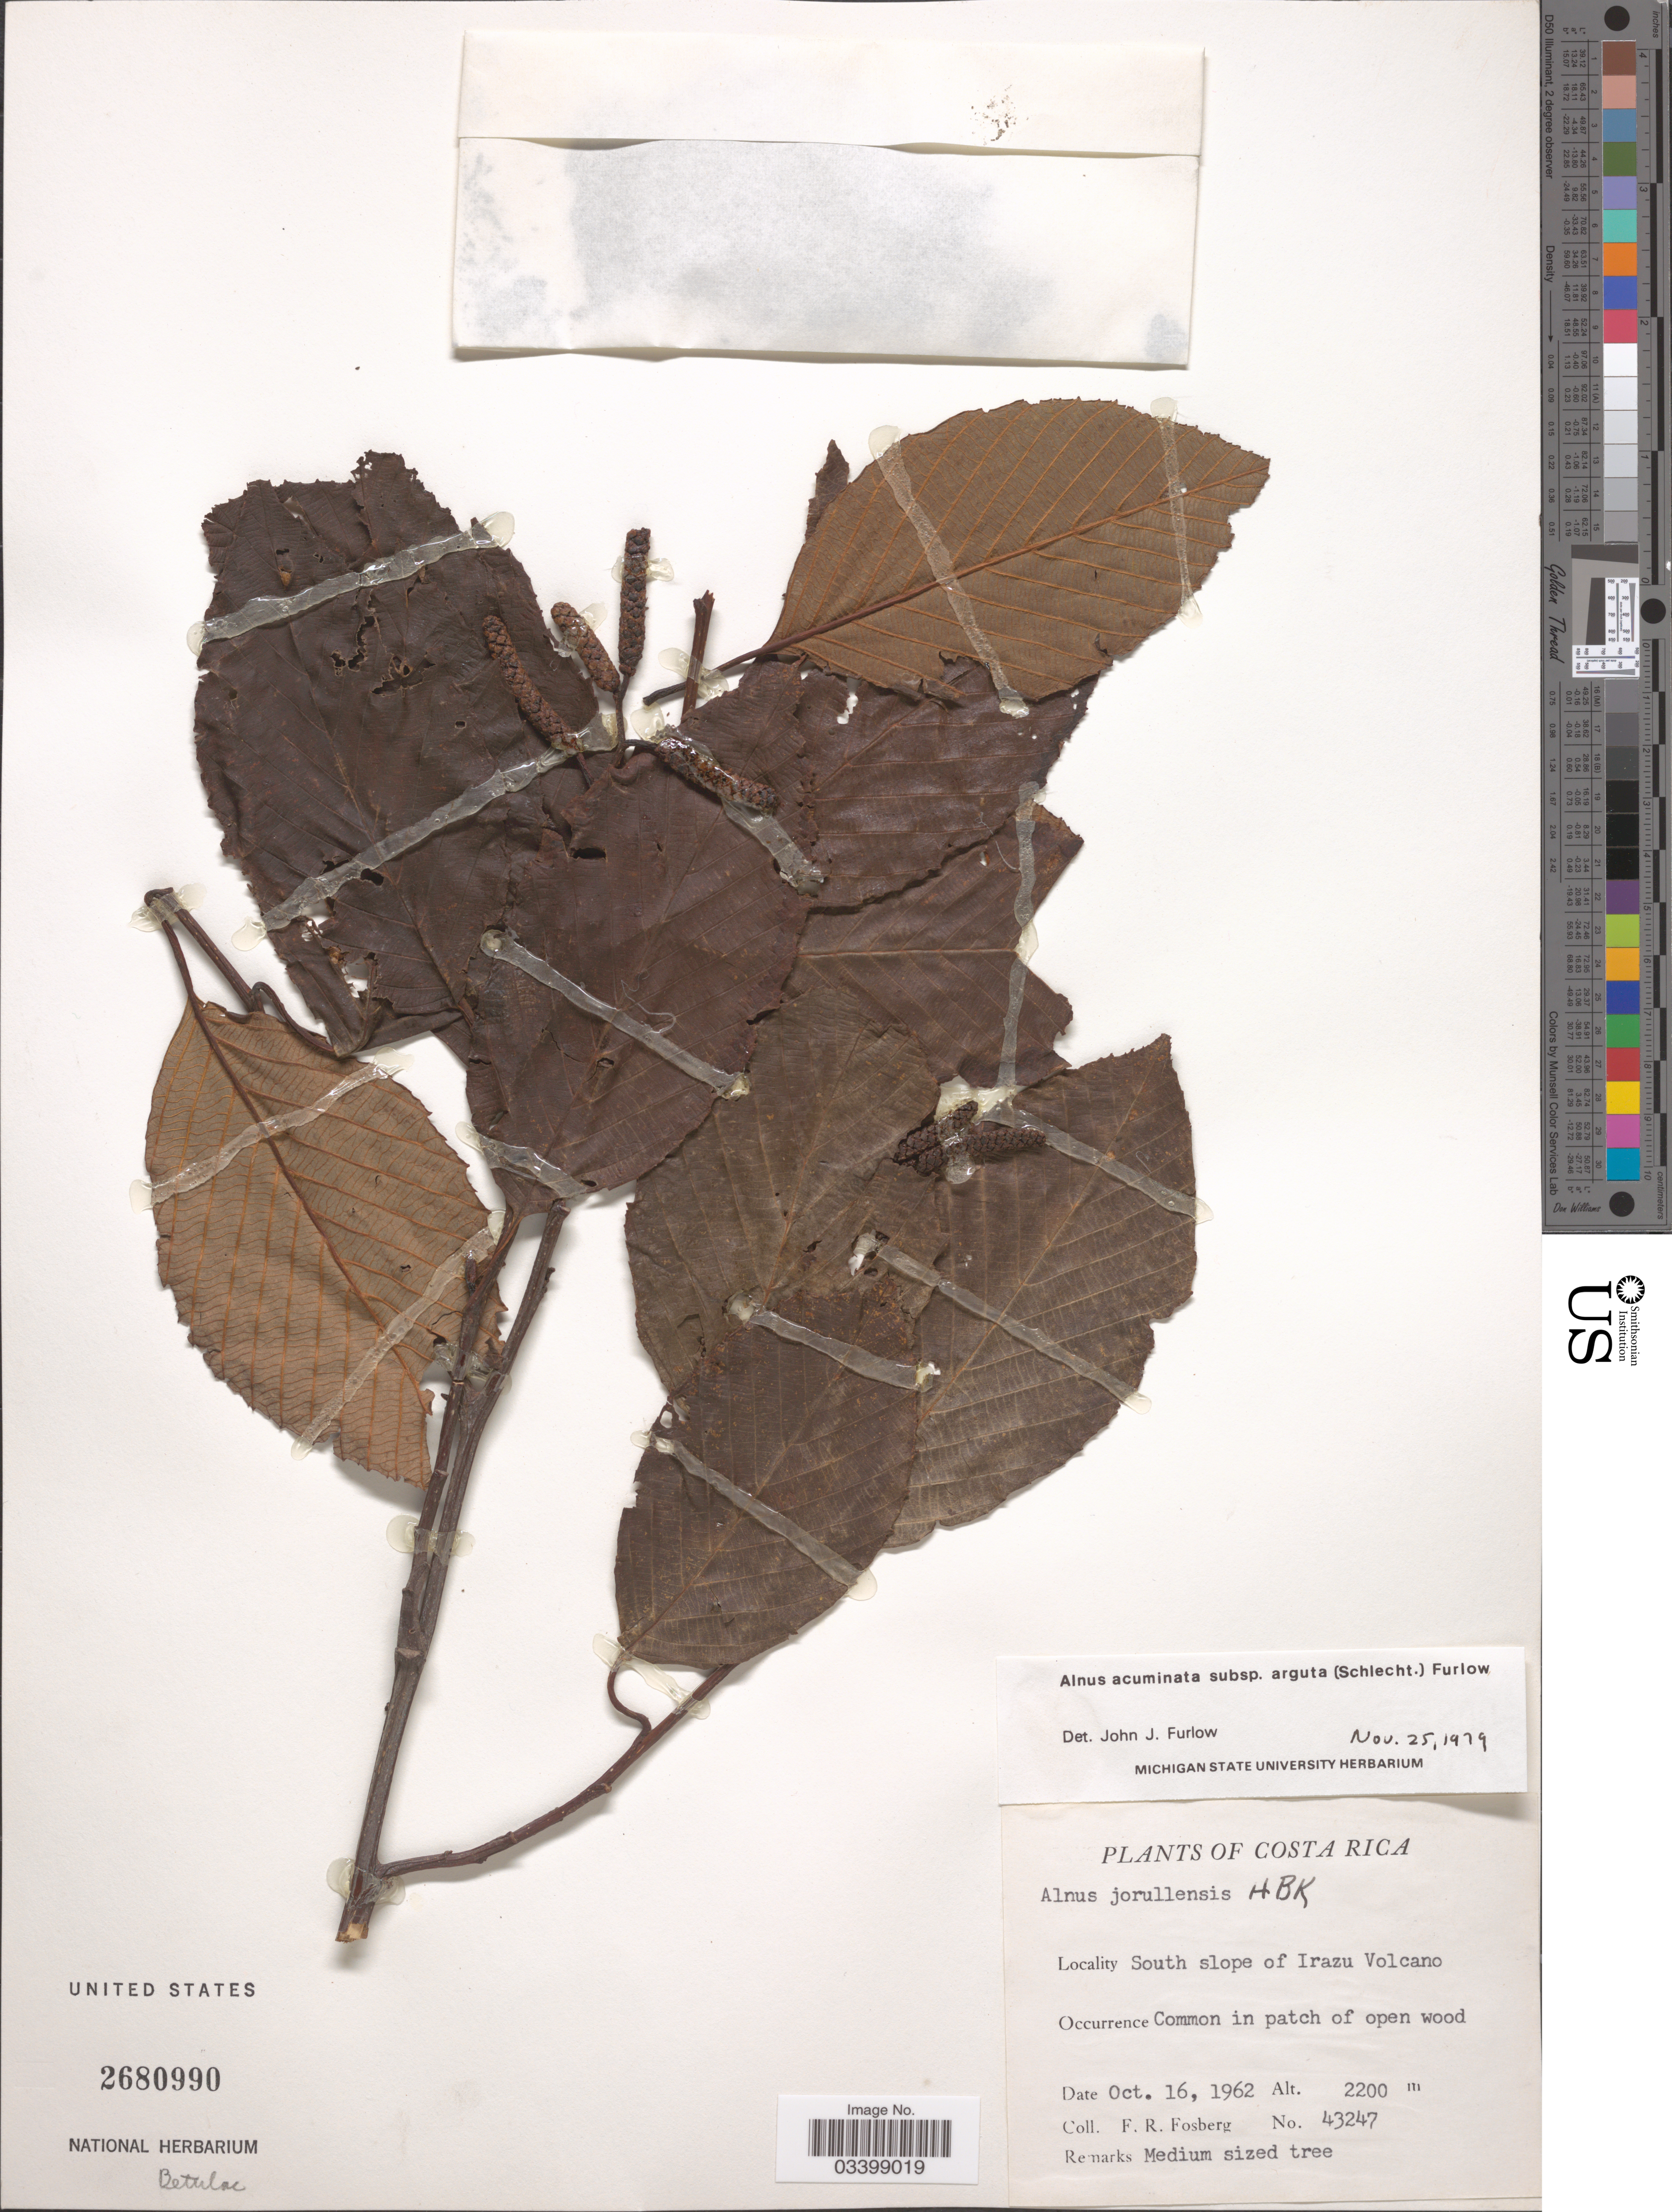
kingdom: Plantae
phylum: Tracheophyta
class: Magnoliopsida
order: Fagales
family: Betulaceae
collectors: F. R. Fosberg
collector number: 43247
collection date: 1962-10-16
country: Costa Rica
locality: South slope of Irazu Volcano.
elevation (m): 2200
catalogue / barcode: US 2680990